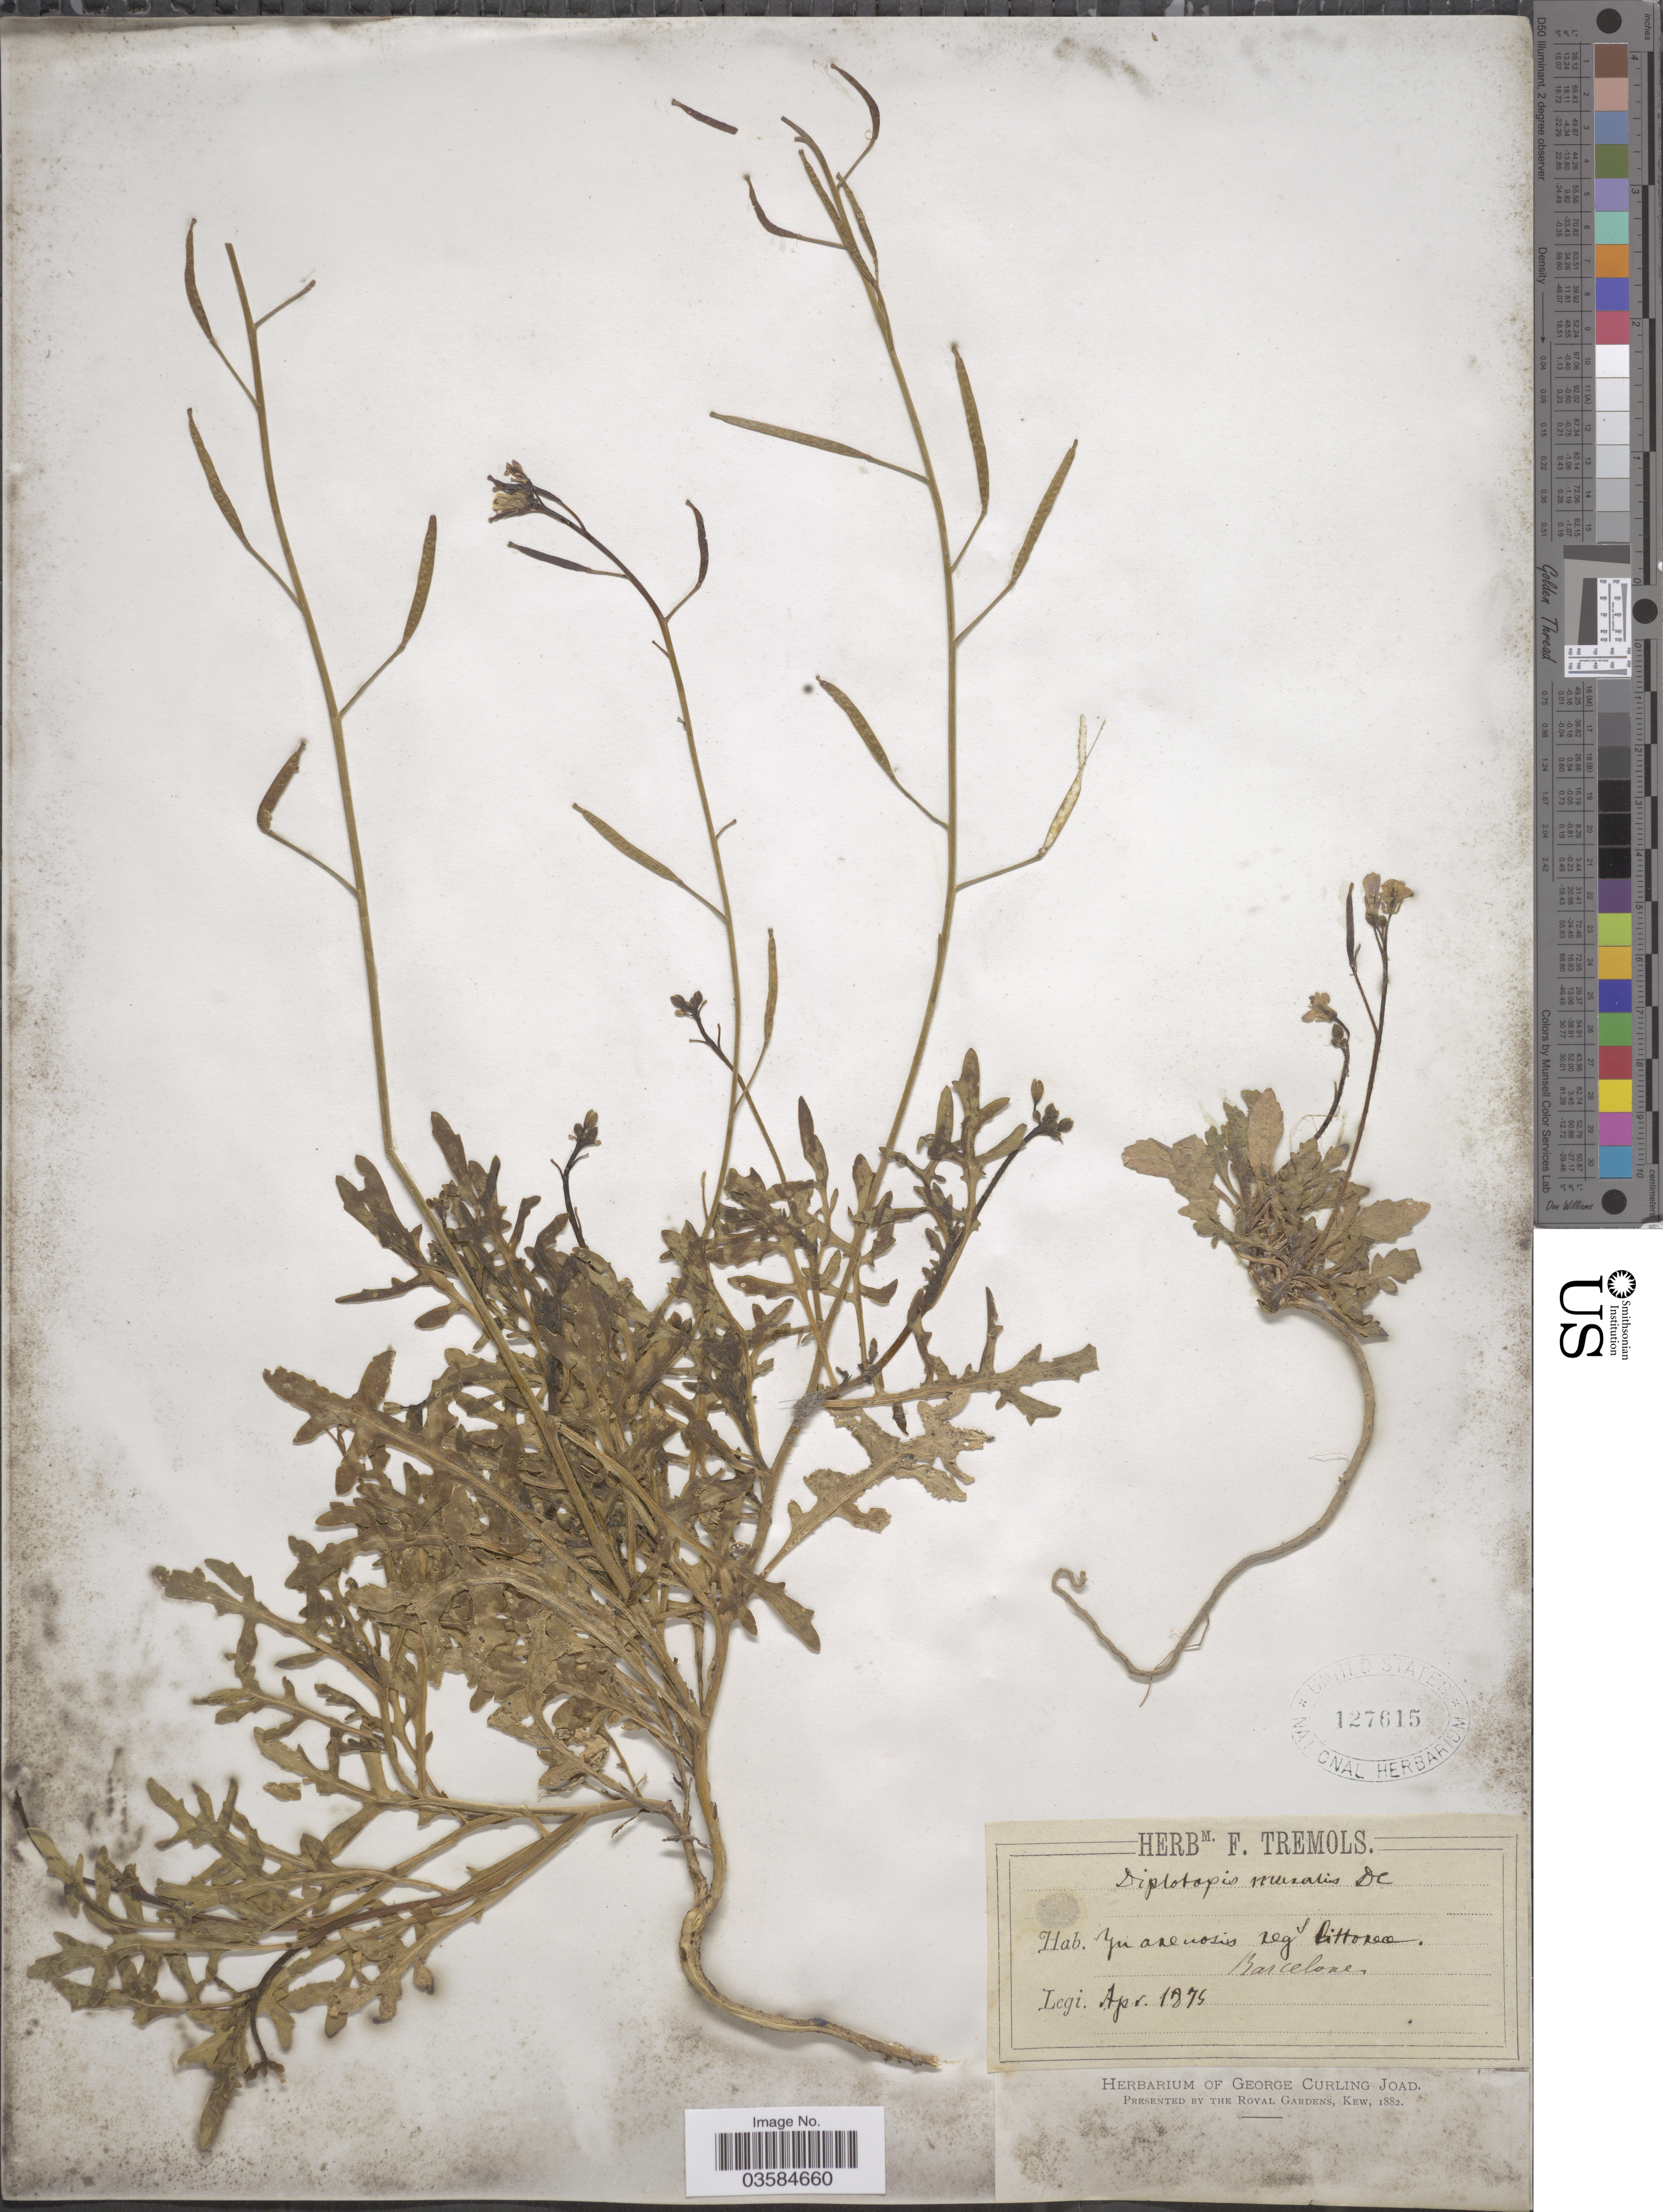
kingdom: Plantae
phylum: Tracheophyta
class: Magnoliopsida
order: Brassicales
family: Brassicaceae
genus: Diplotaxis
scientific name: Diplotaxis muralis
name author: (L.) DC.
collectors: ex Herb. F. Tremols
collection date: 1875-04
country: Spain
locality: Barcelone.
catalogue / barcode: US 127615